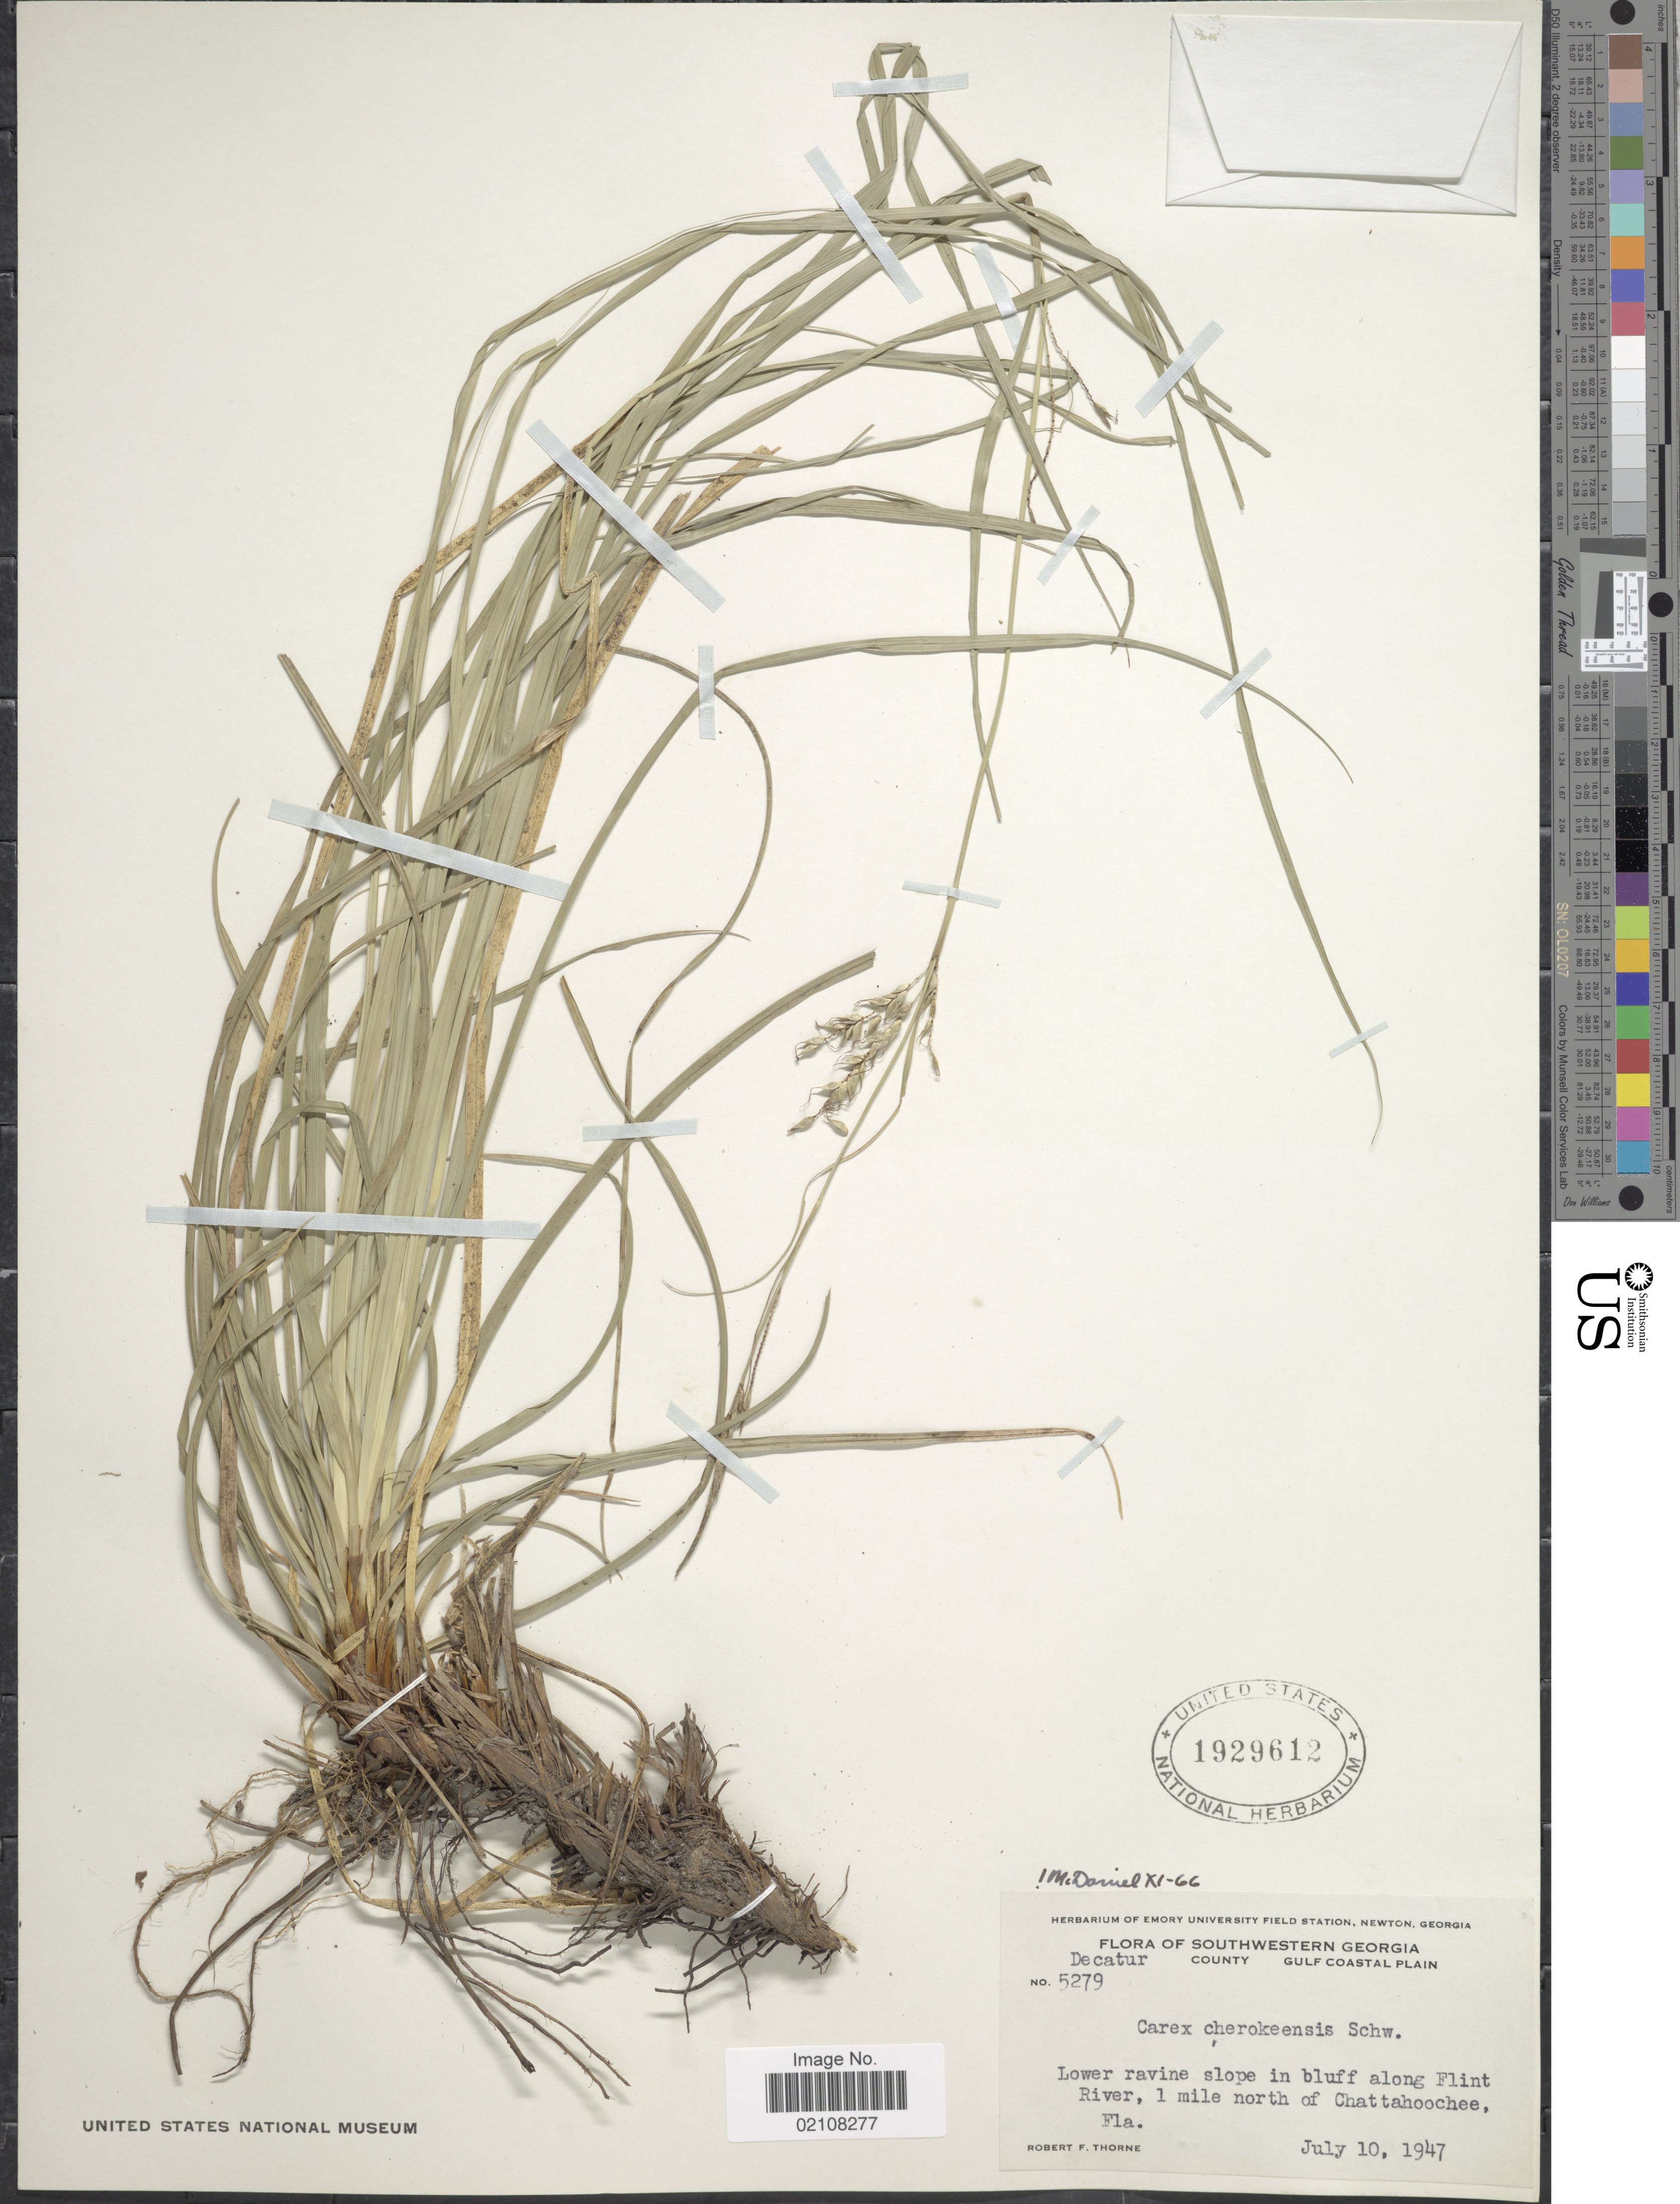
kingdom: Plantae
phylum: Tracheophyta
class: Liliopsida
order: Poales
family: Cyperaceae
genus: Carex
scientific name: Carex cherokeensis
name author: Schwein.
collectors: R. F. Thorne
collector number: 5279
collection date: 1947-07-10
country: United States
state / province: Georgia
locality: Southwestern Georgia, County Gulf Coastal Plain, Lower ravine slope on bluff along Flint River, 1 miles north of Chattahoochee, Decatur County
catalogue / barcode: US 1929612